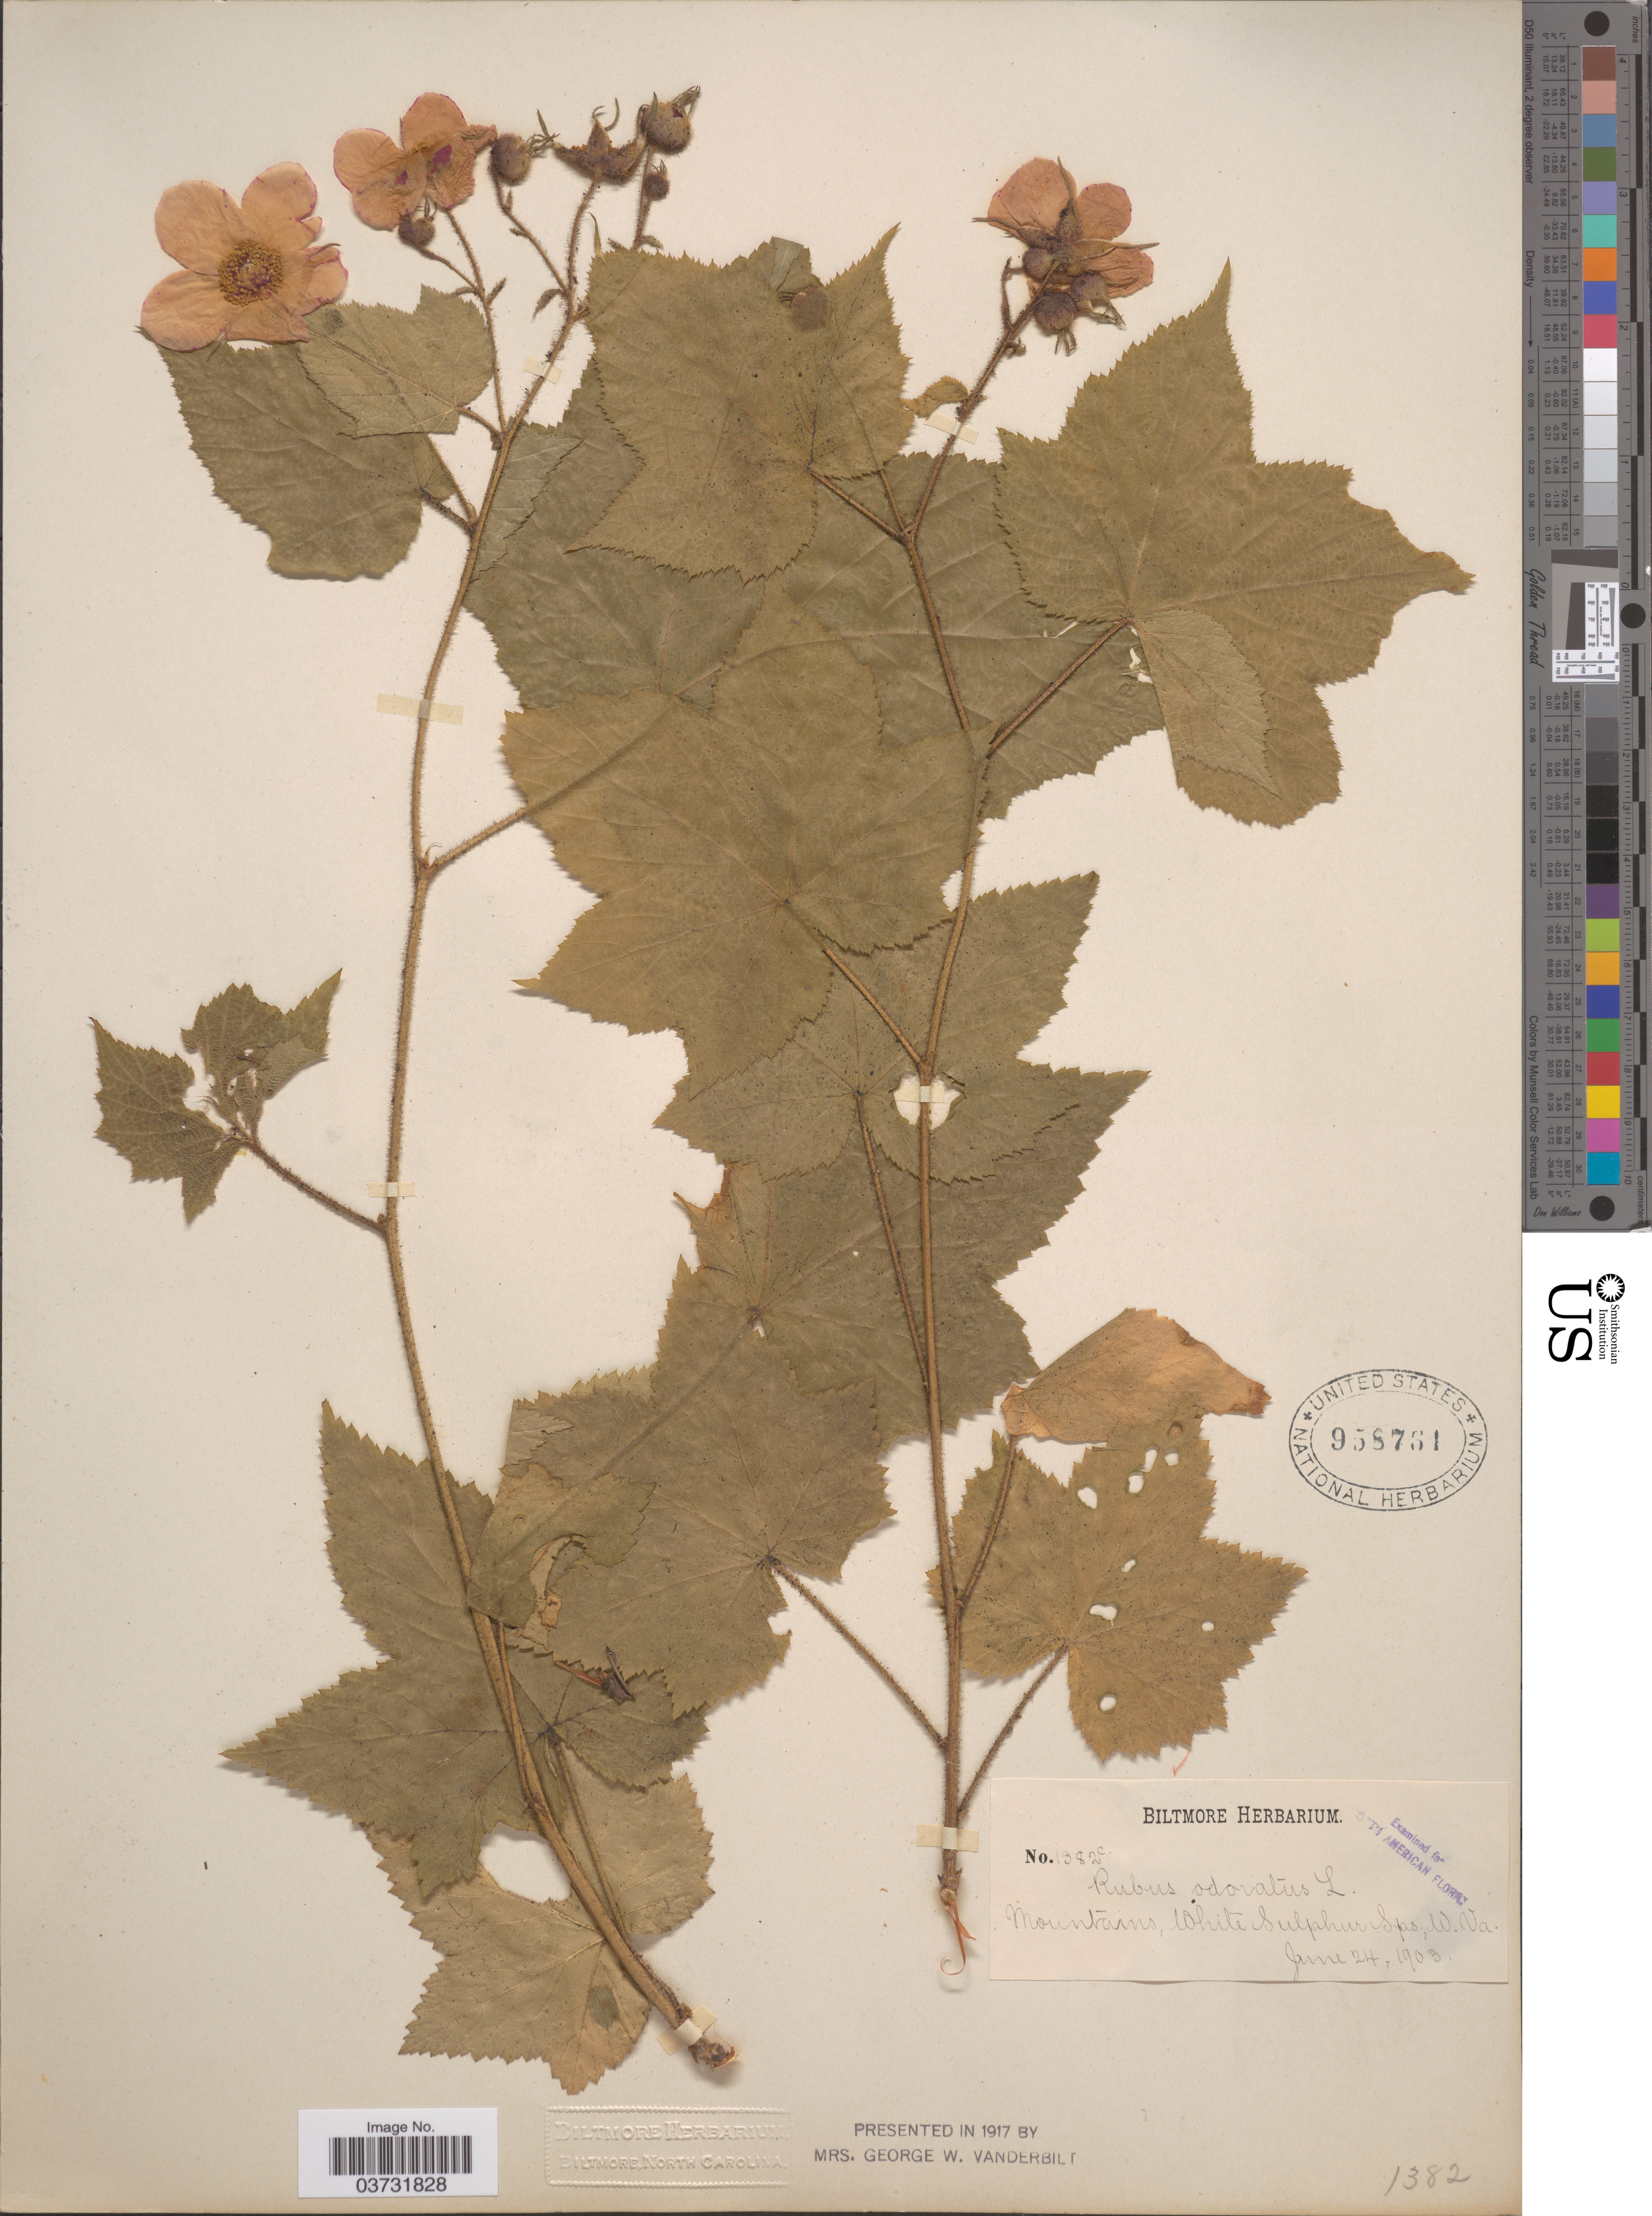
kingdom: Plantae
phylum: Tracheophyta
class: Magnoliopsida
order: Rosales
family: Rosaceae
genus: Rubus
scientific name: Rubus odoratus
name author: L.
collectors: ex herb. Biltmore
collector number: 1382c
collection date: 1903-06-24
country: United States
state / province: West Virginia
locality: Mountains, White Sulphur Sps.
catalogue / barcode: US 958781